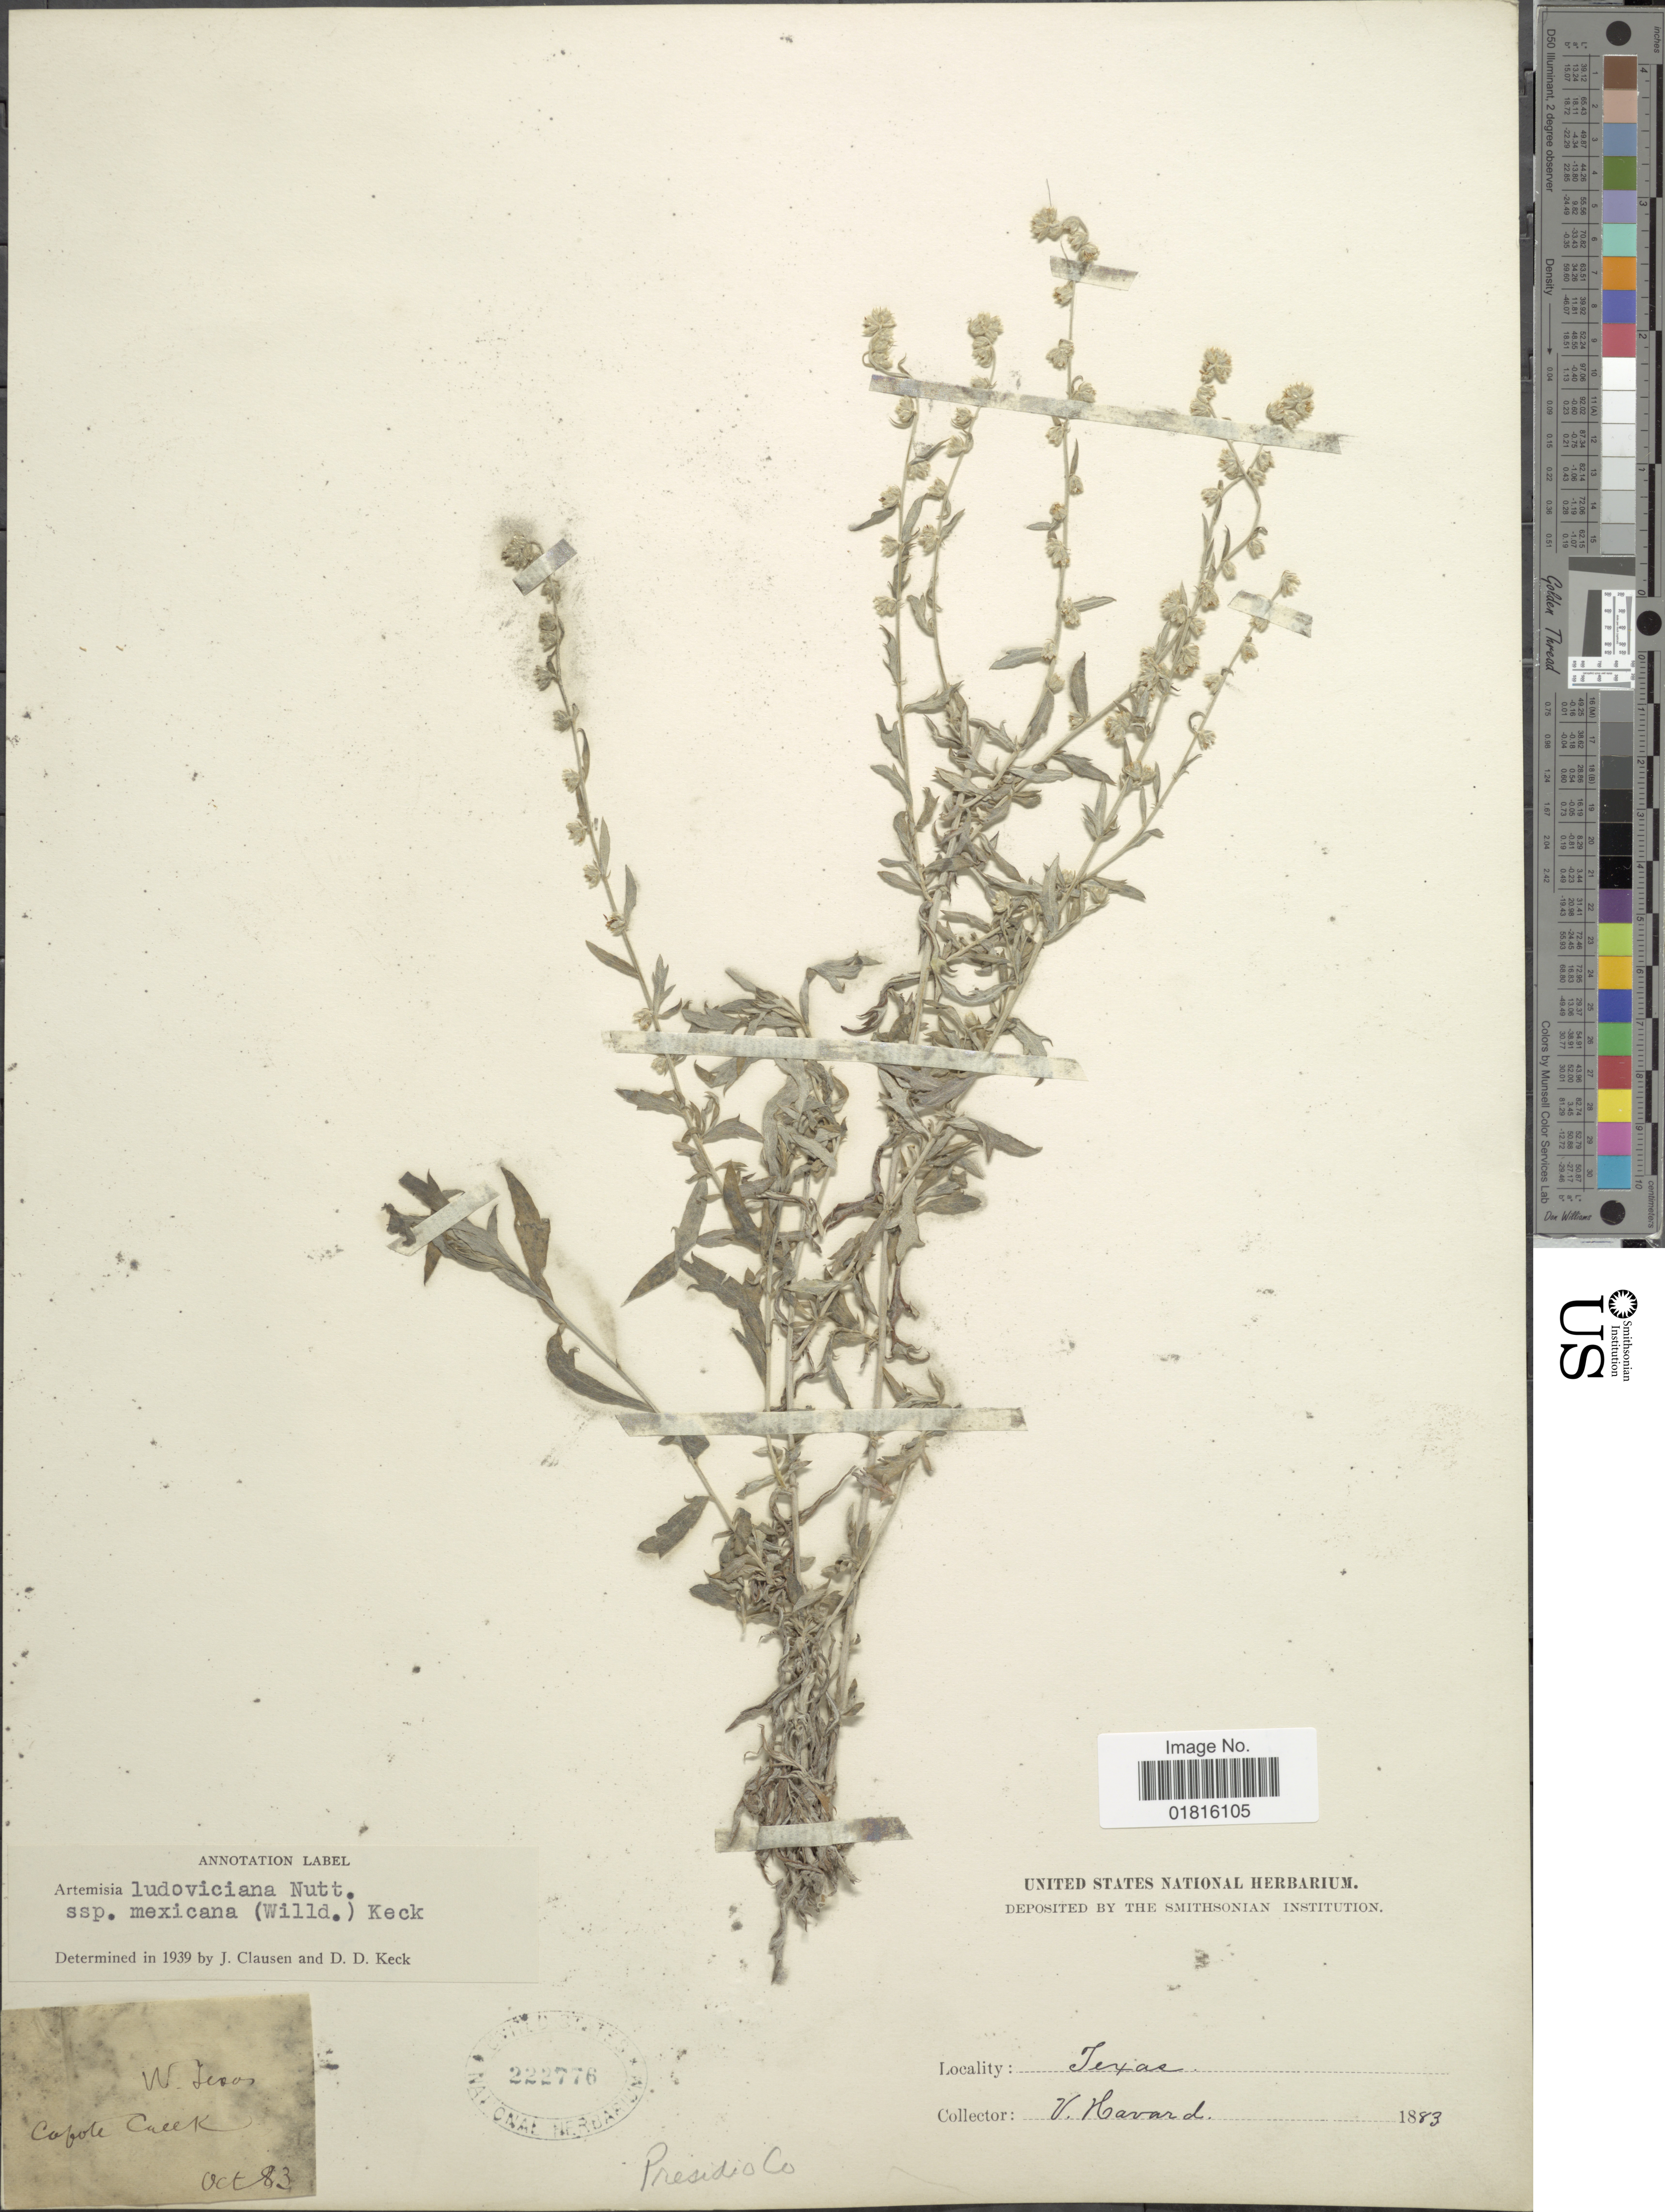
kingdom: Plantae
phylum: Tracheophyta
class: Magnoliopsida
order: Asterales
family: Asteraceae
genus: Artemisia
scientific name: Artemisia ludoviciana subsp. albula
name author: (Wooton) D.D. Keck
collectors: V. Havard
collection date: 1883-10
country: United States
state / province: Texas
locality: W Texas, Cafole Creek, Presidio Co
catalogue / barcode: US 222776